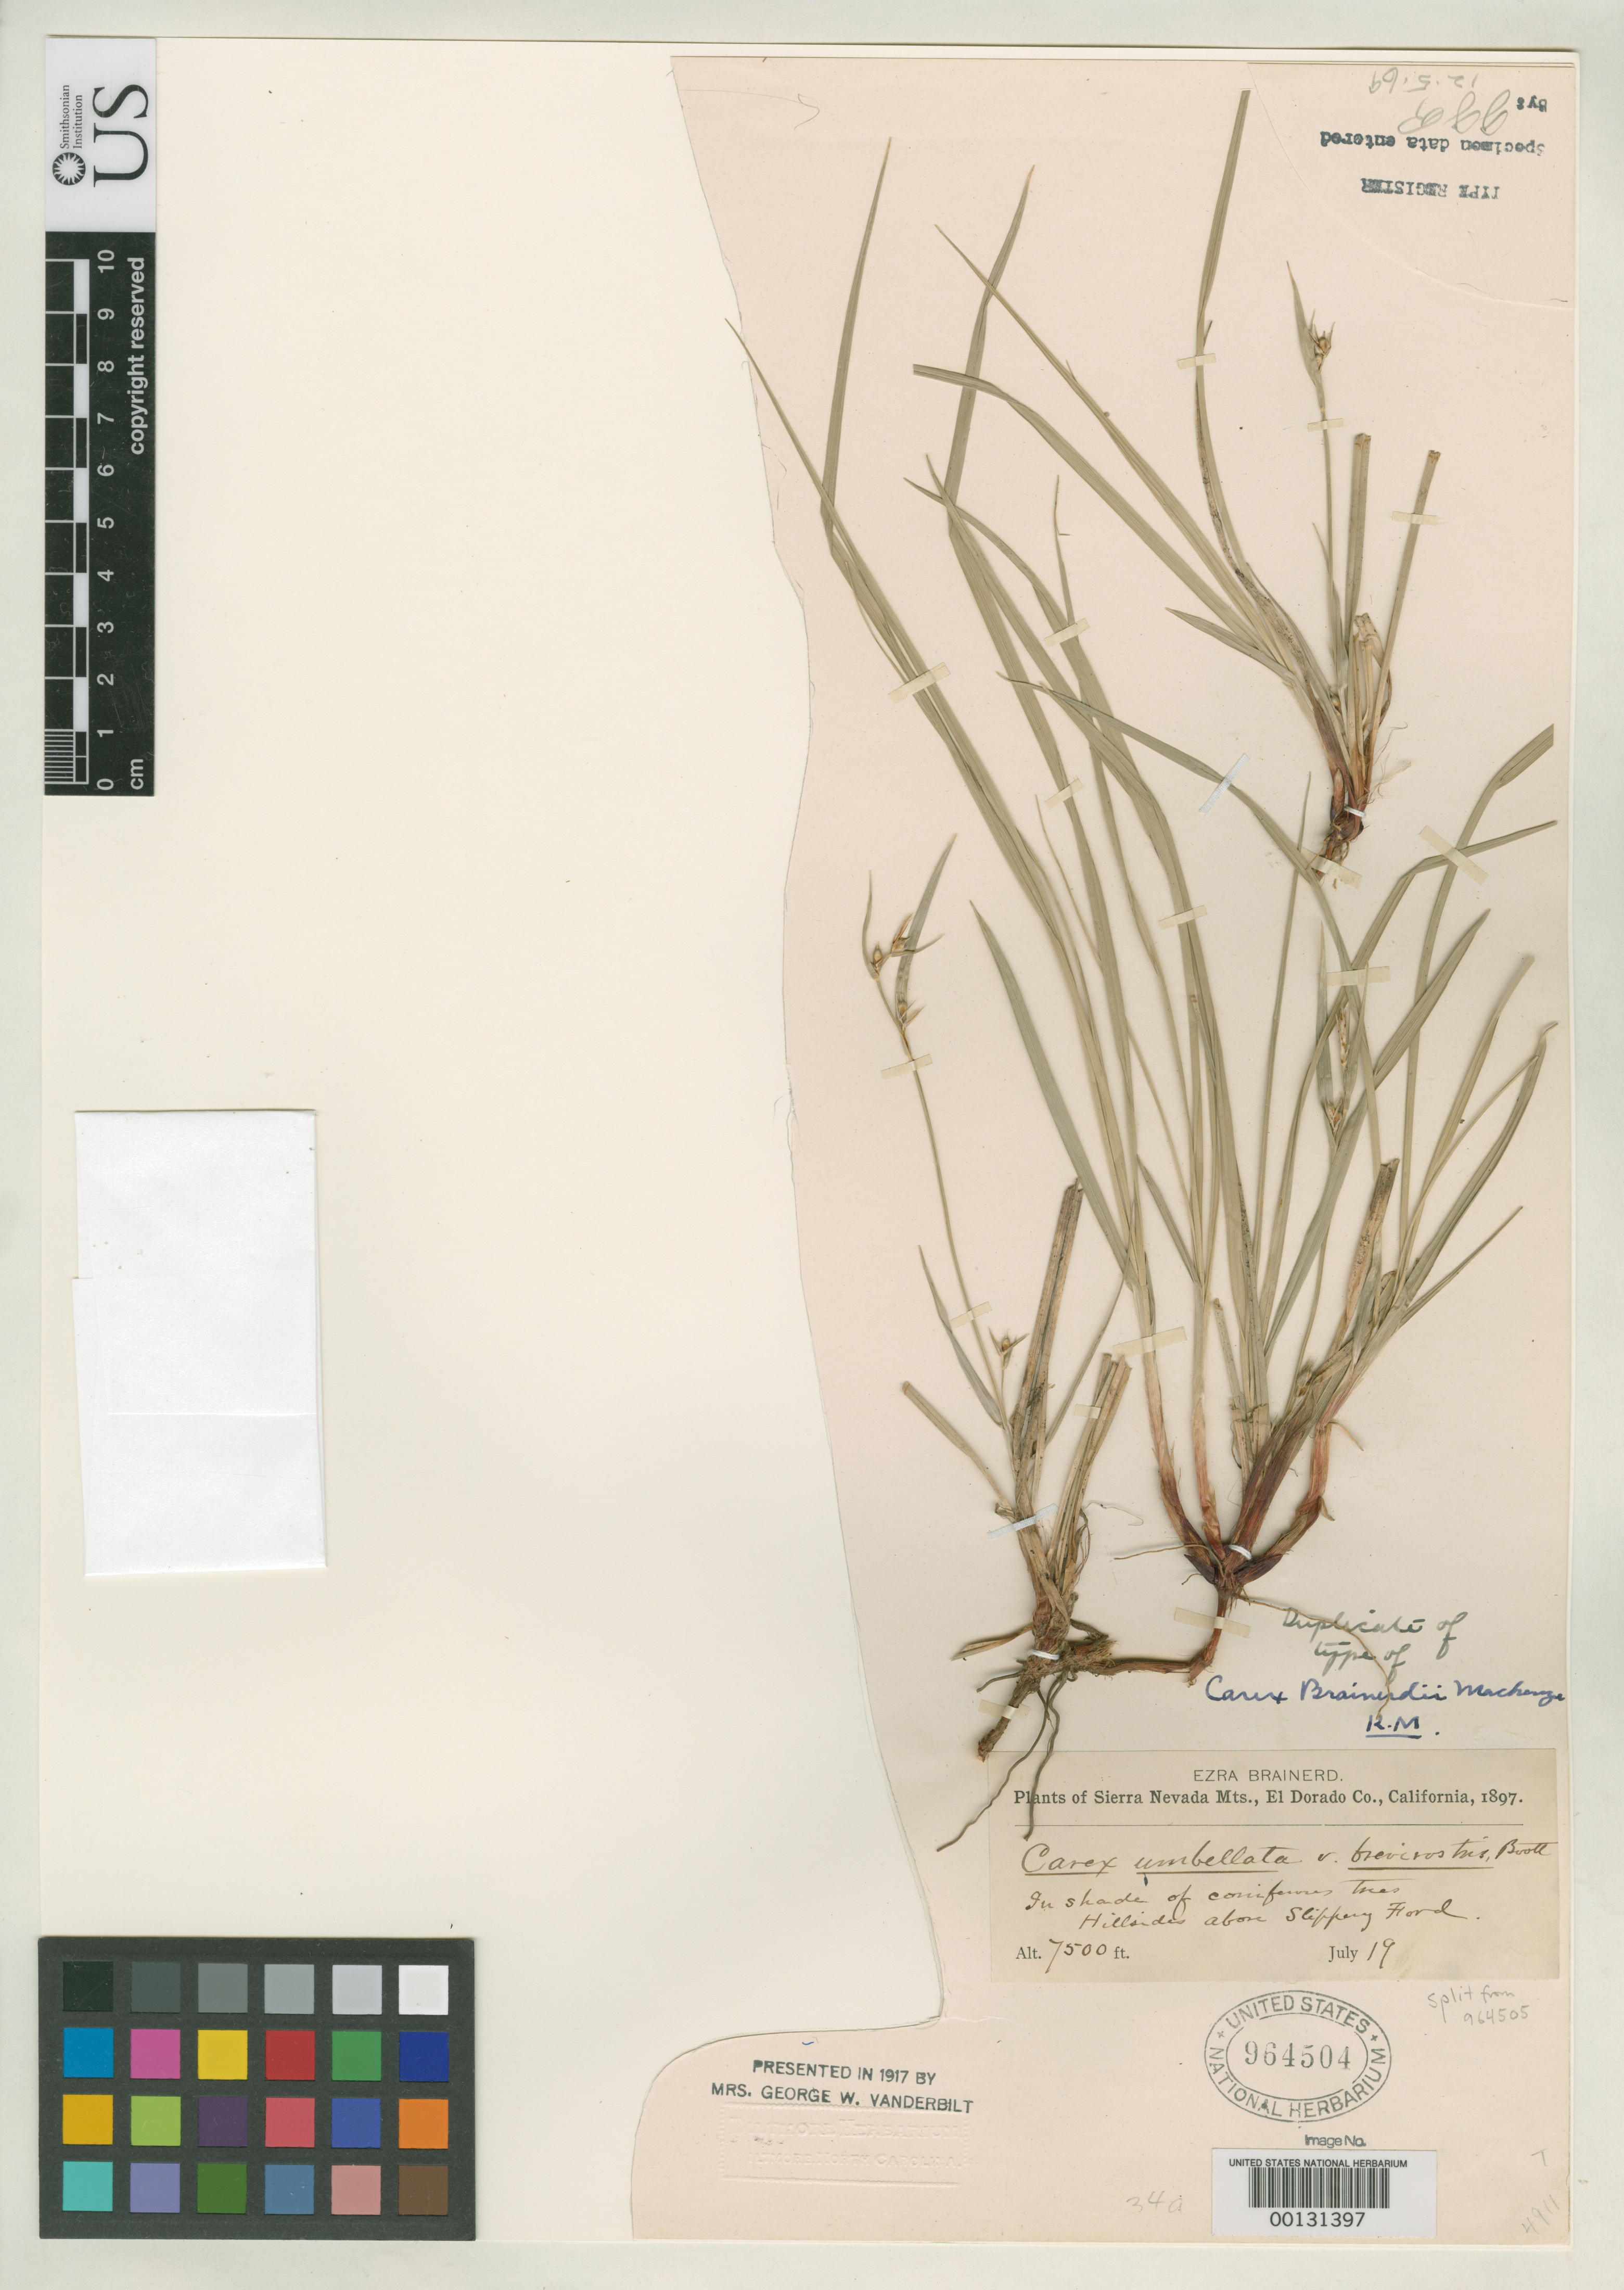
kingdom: Plantae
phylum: Tracheophyta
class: Liliopsida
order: Poales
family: Cyperaceae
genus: Carex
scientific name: Carex brainerdii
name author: Mack.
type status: Isotype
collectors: E. Brainerd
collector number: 121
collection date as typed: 19 Jul 1897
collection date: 1897-07-19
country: United States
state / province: California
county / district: El Dorado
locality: Sierra Nevada Mountains, hillside above Slippery Ford.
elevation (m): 2286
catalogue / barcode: US 964504